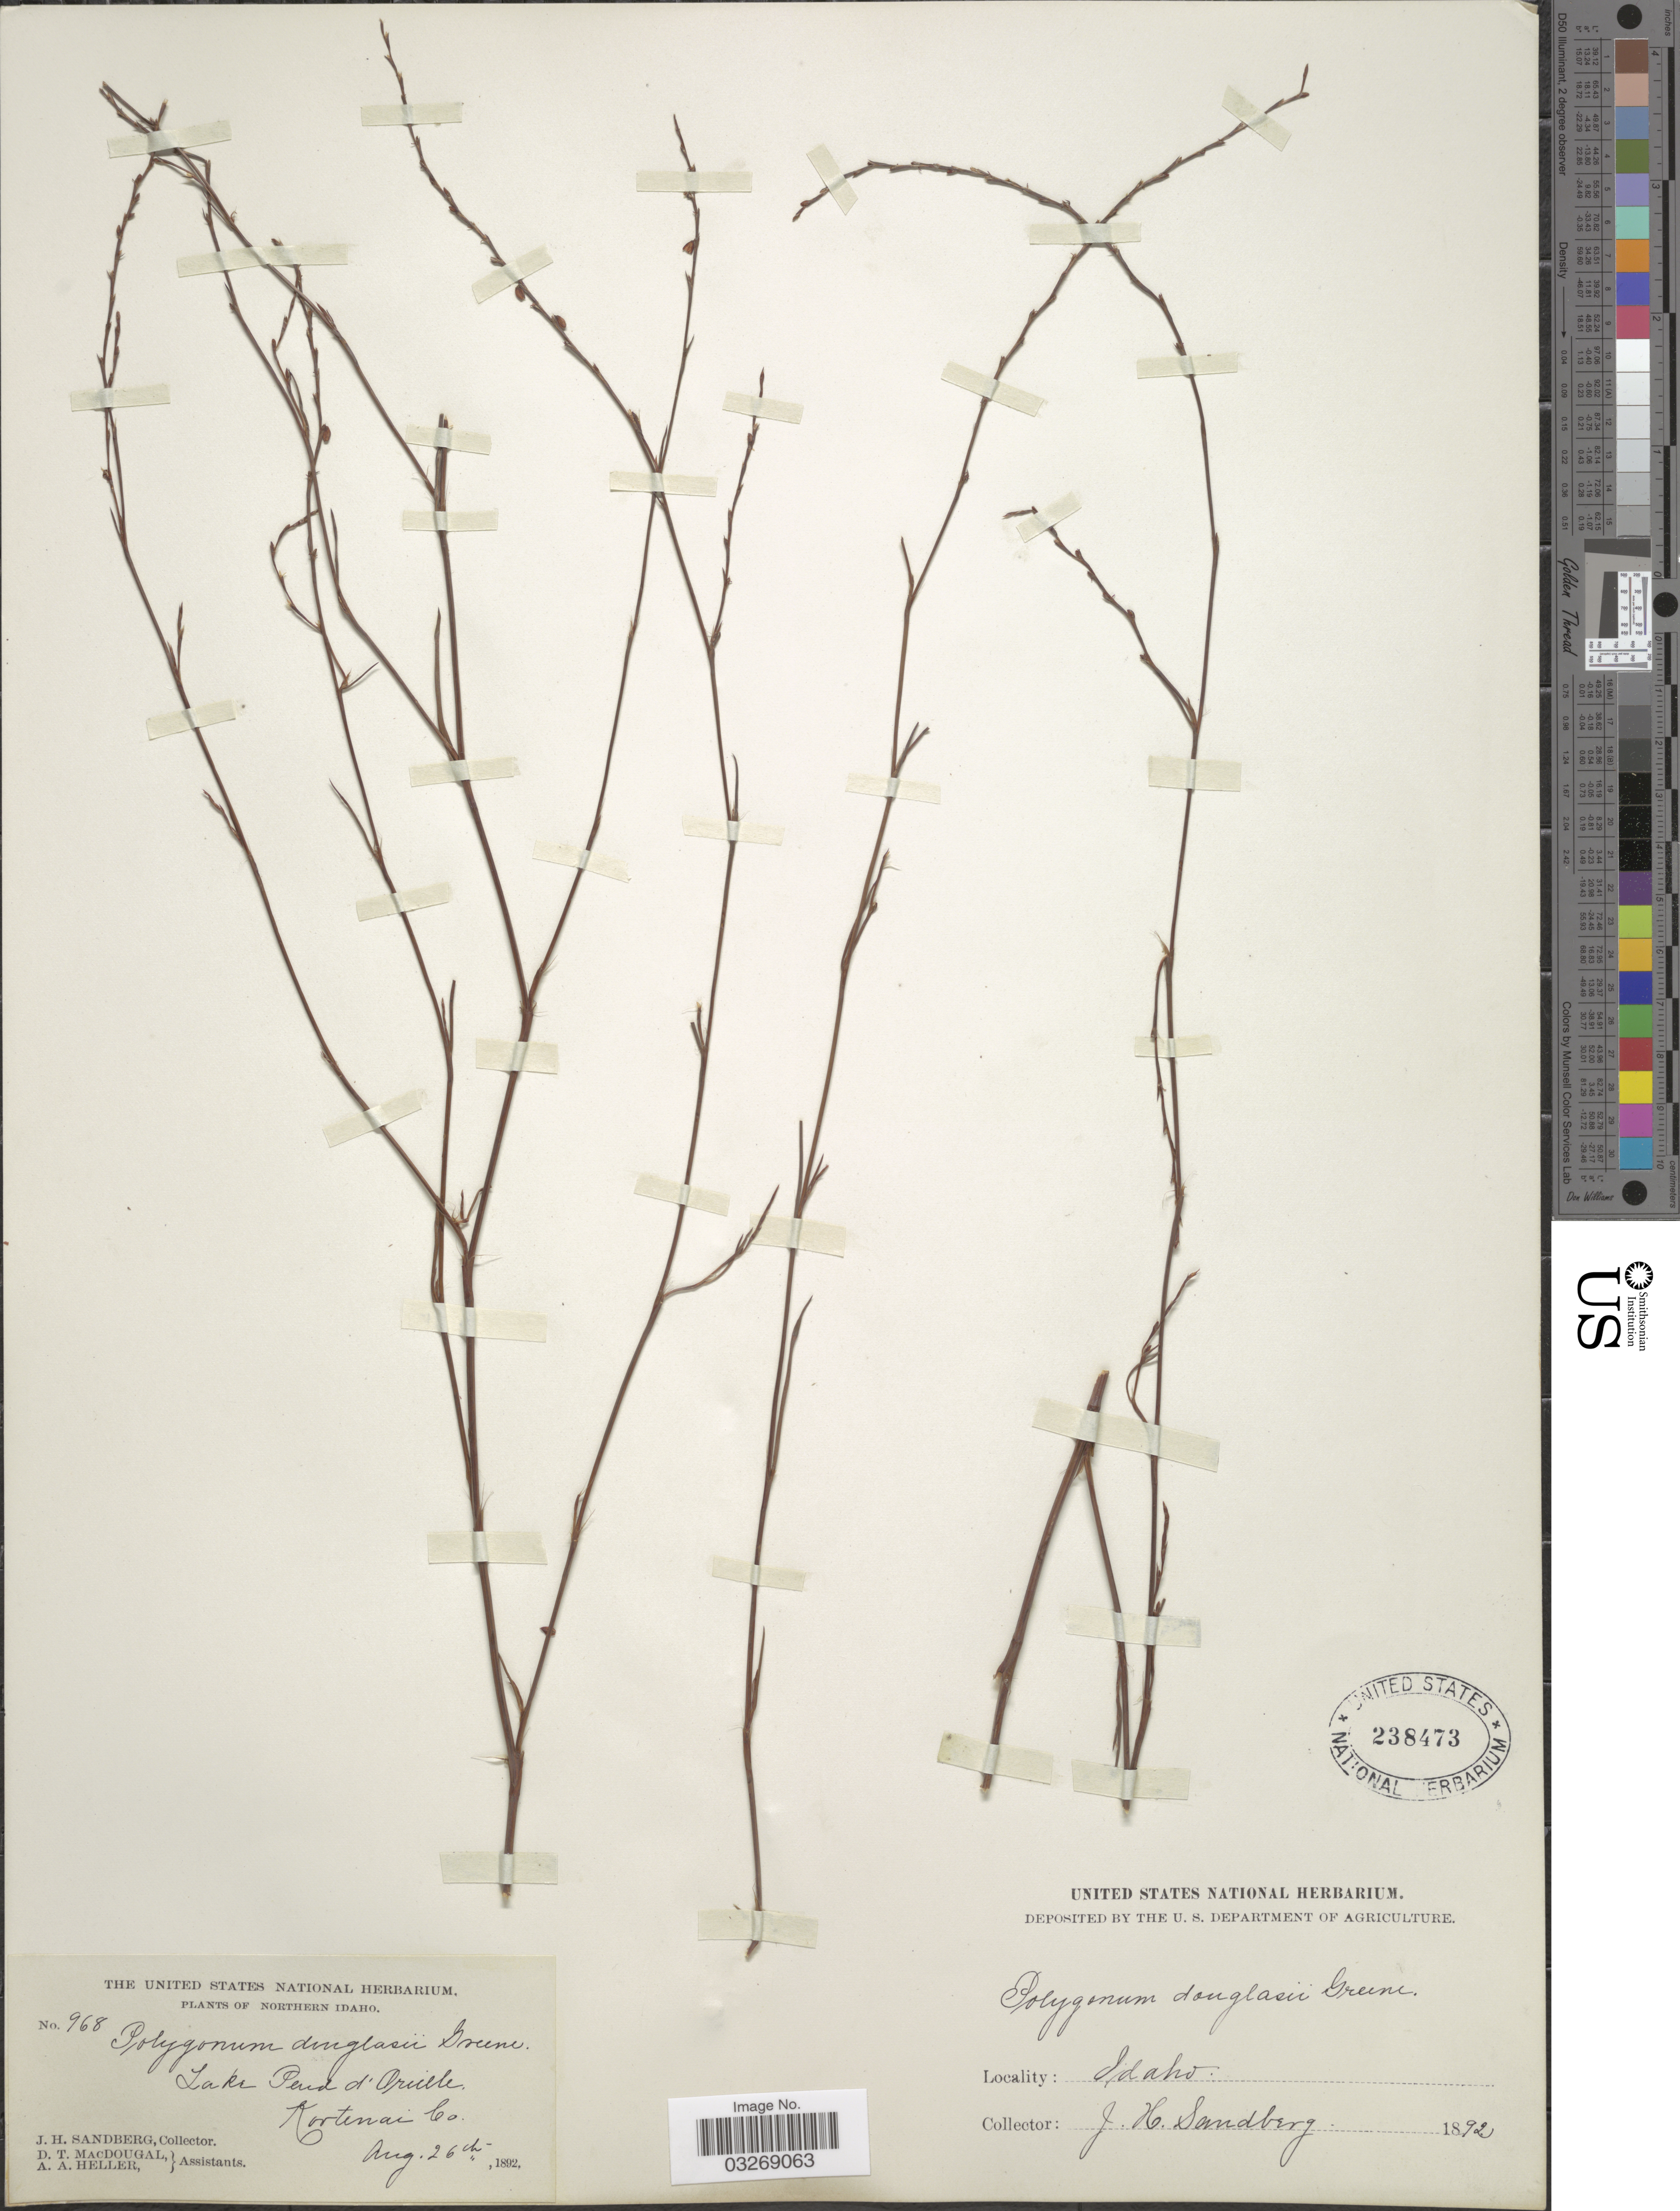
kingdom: Plantae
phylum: Tracheophyta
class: Magnoliopsida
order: Caryophyllales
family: Polygonaceae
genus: Polygonum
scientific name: Polygonum douglasii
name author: Greene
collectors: J. H. Sandberg, D. T. MacDougal & A. A. Heller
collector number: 968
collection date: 1892-08-26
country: United States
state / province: Idaho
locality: Northern Idaho. Lake Pend d'Oreille, Kootenai Co.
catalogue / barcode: US 238473